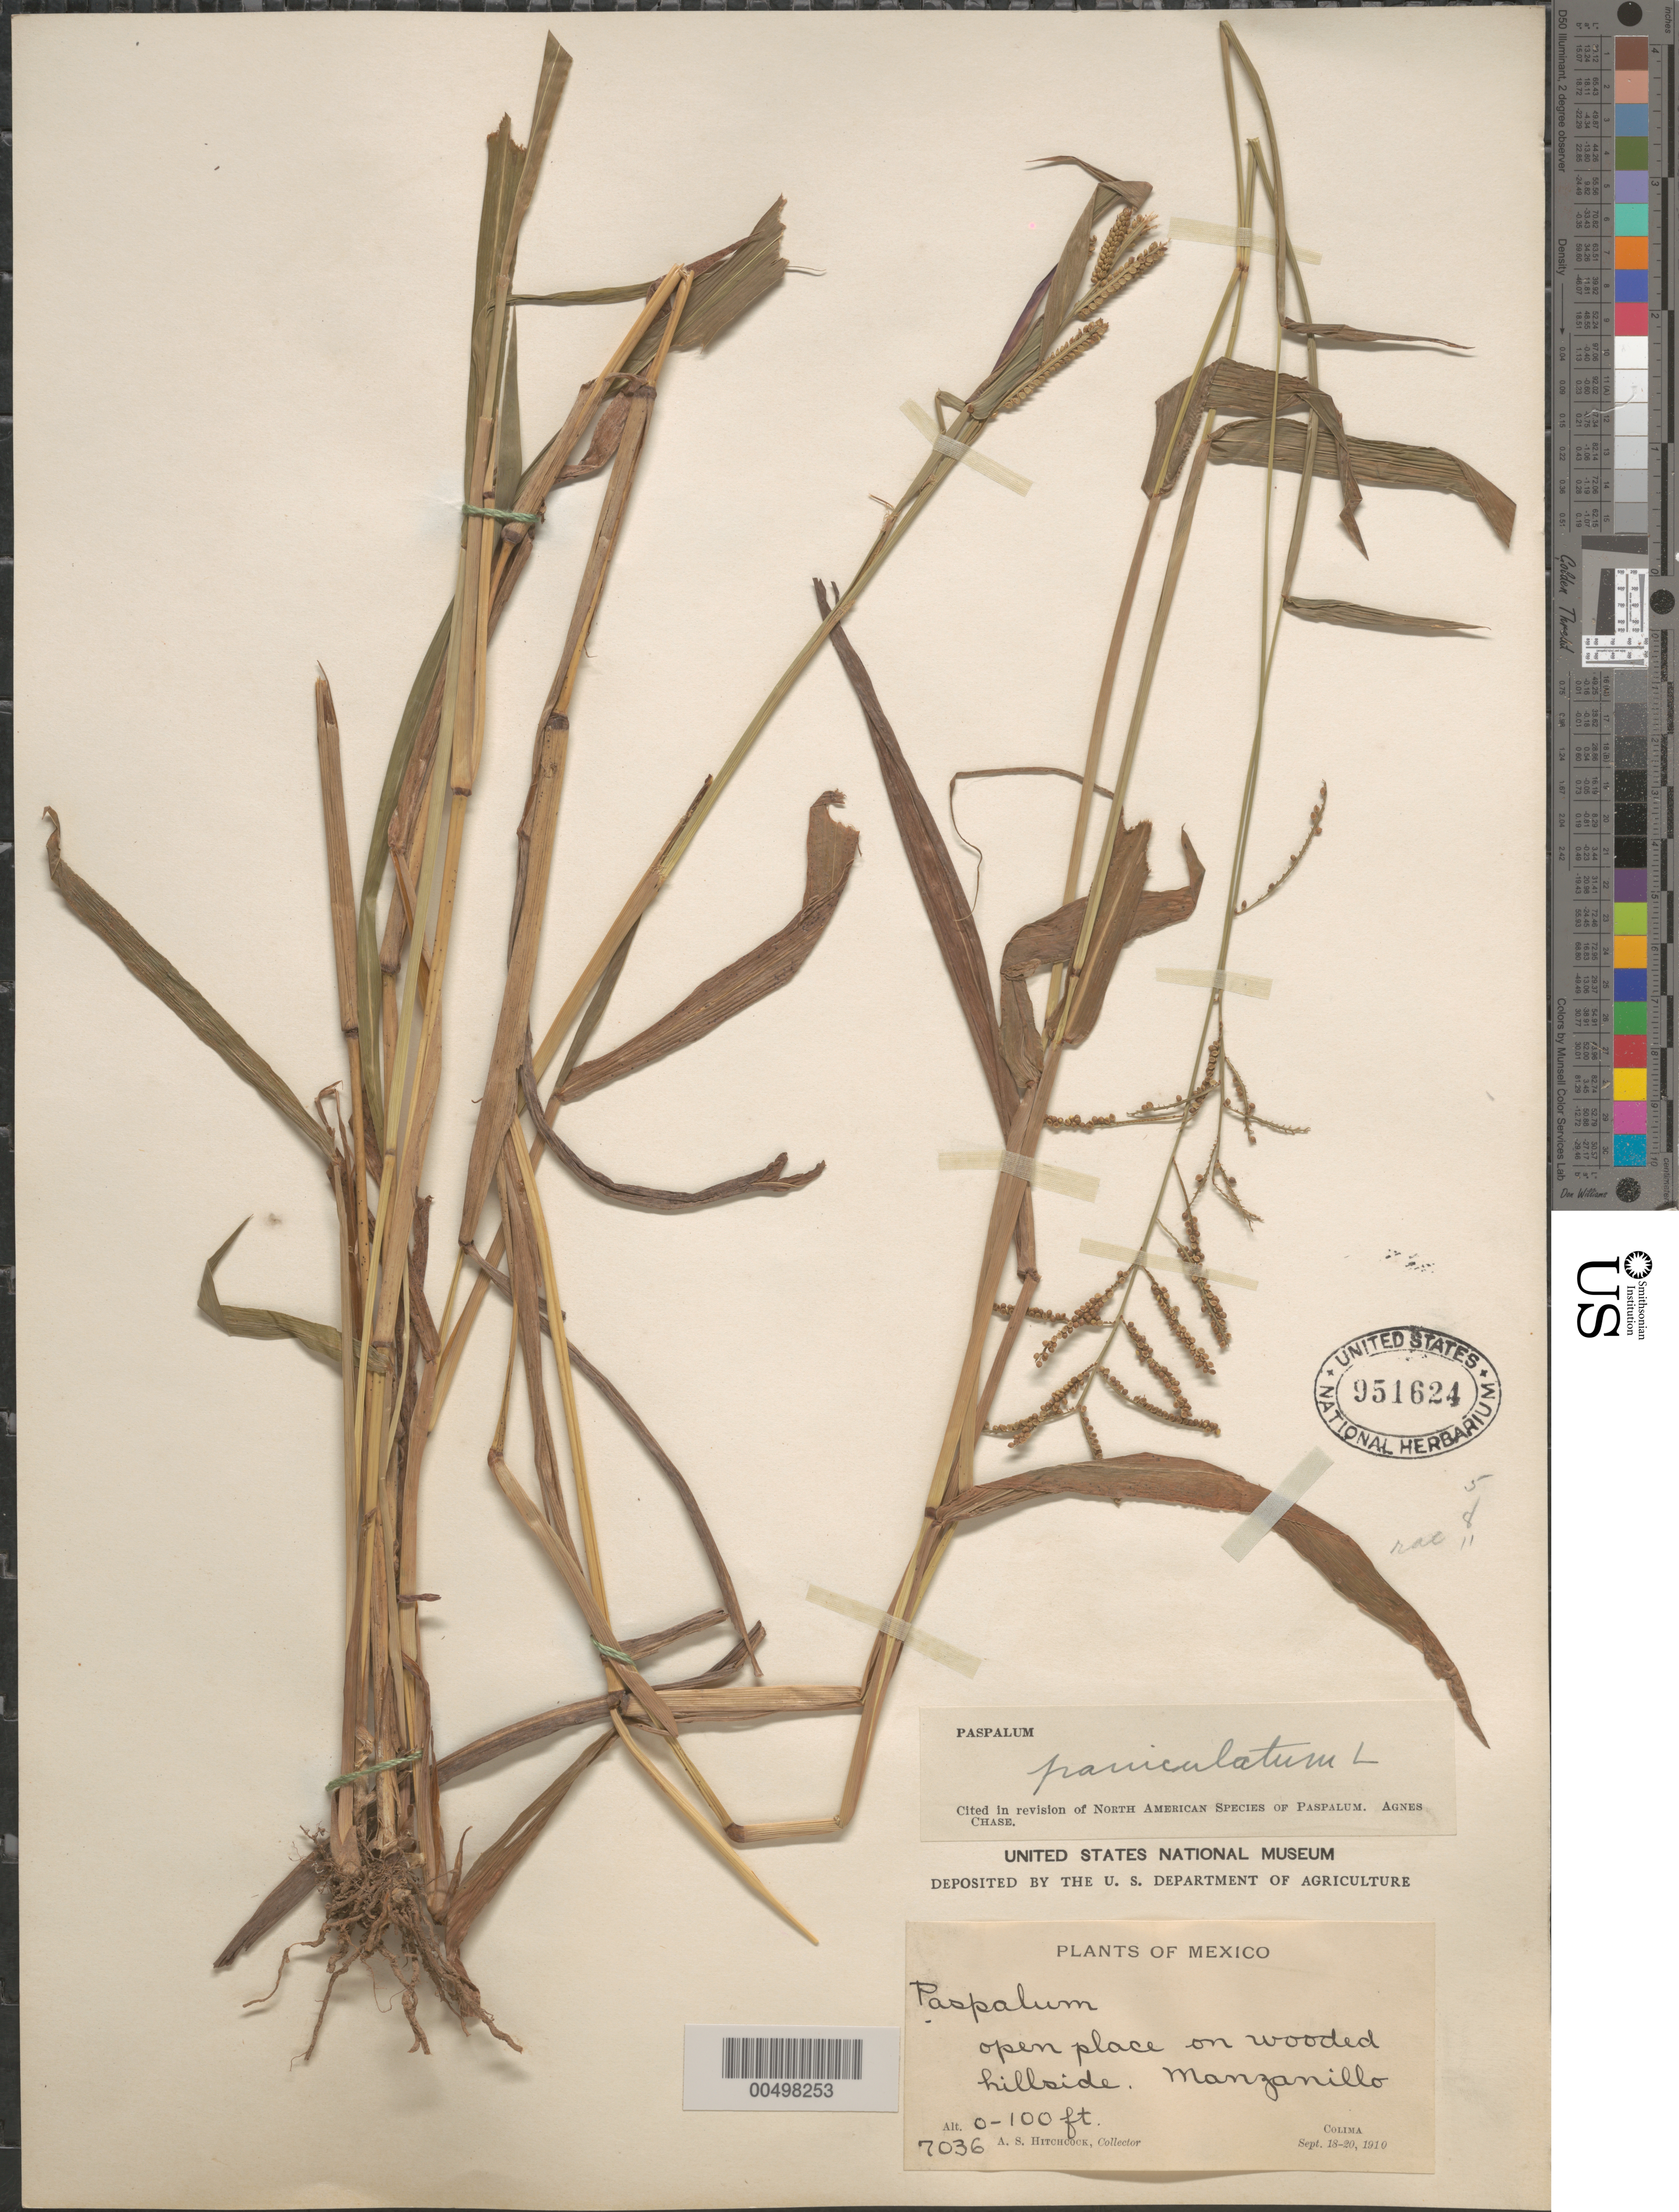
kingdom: Plantae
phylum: Tracheophyta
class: Liliopsida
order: Poales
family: Poaceae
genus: Paspalum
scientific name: Paspalum paniculatum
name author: L.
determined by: Chase, [M.] Agnes, (US)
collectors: A. S. Hitchcock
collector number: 7036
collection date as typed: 18 Sep 1910 to 20 Sep 1910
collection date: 1910-09-18/1910-09-20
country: Mexico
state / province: Colima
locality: Manzanillo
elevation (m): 0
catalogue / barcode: US 951624